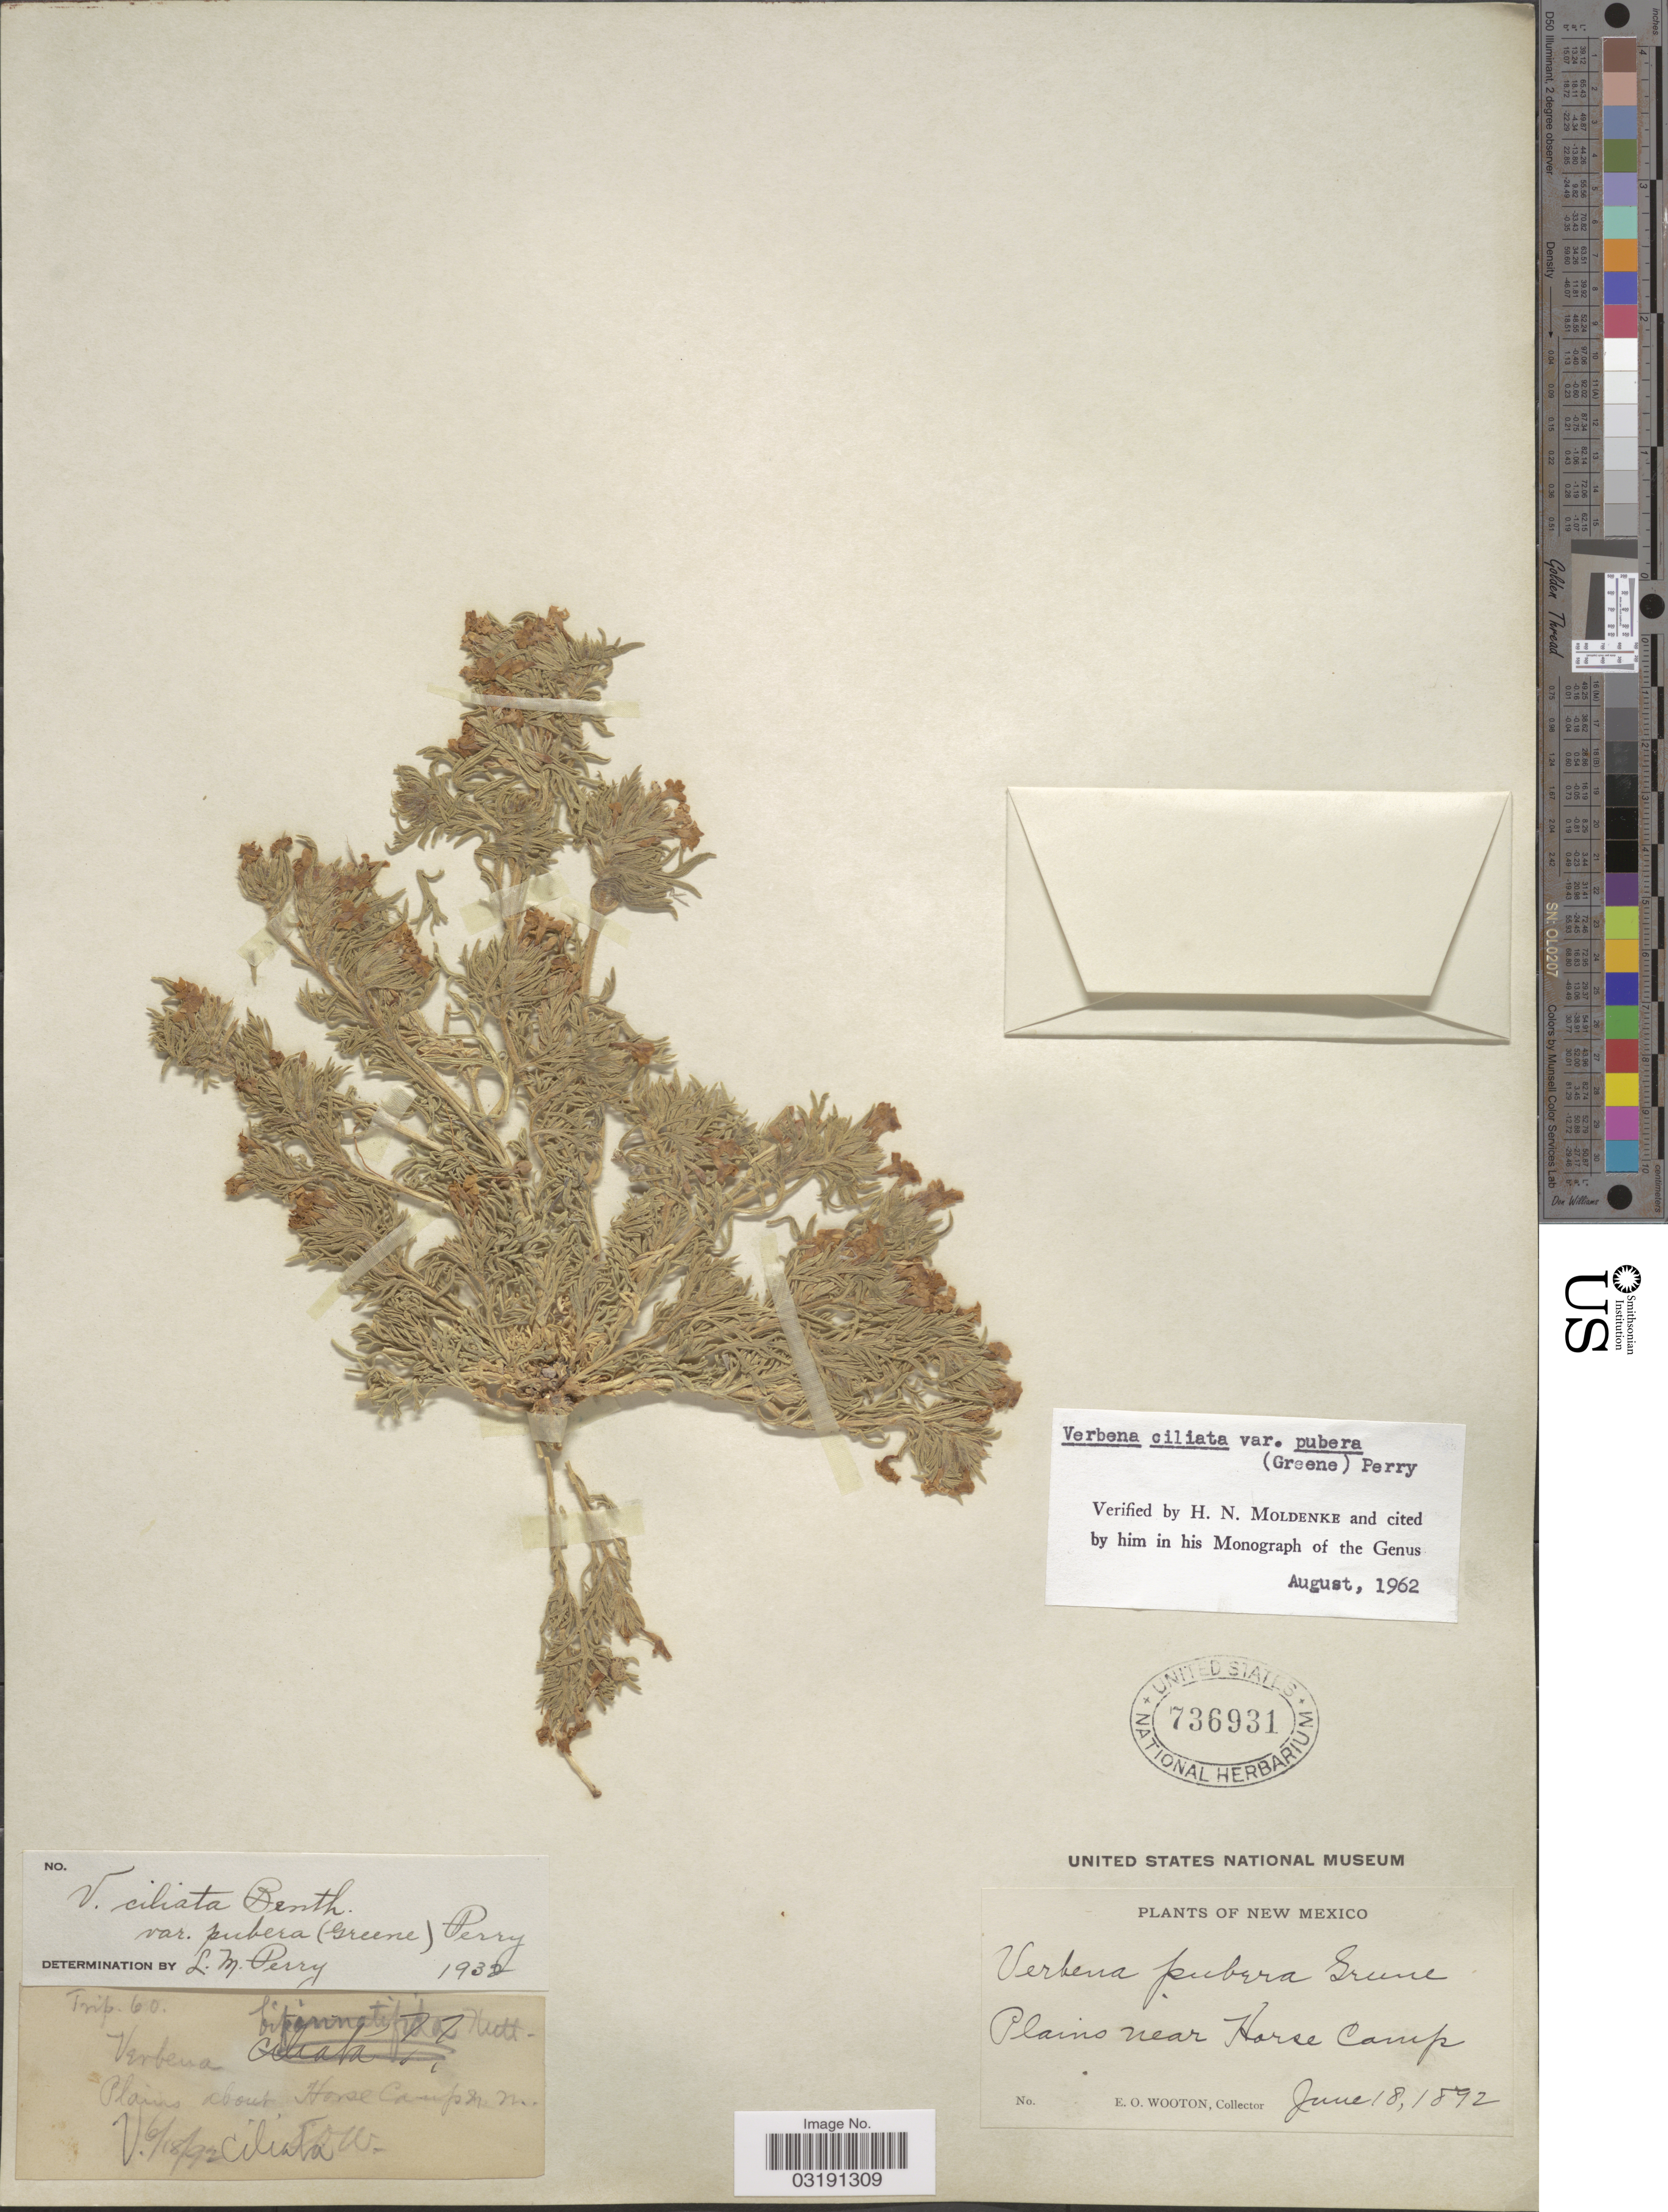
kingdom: Plantae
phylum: Tracheophyta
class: Magnoliopsida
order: Lamiales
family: Verbenaceae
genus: Verbena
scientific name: Verbena ciliata var. pubera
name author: (Greene) L.M. Perry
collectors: E. O. Wooton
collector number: trip. 60 ?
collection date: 1892-06-18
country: United States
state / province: New Mexico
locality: Plains near Horse Camp.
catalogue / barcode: US 736931